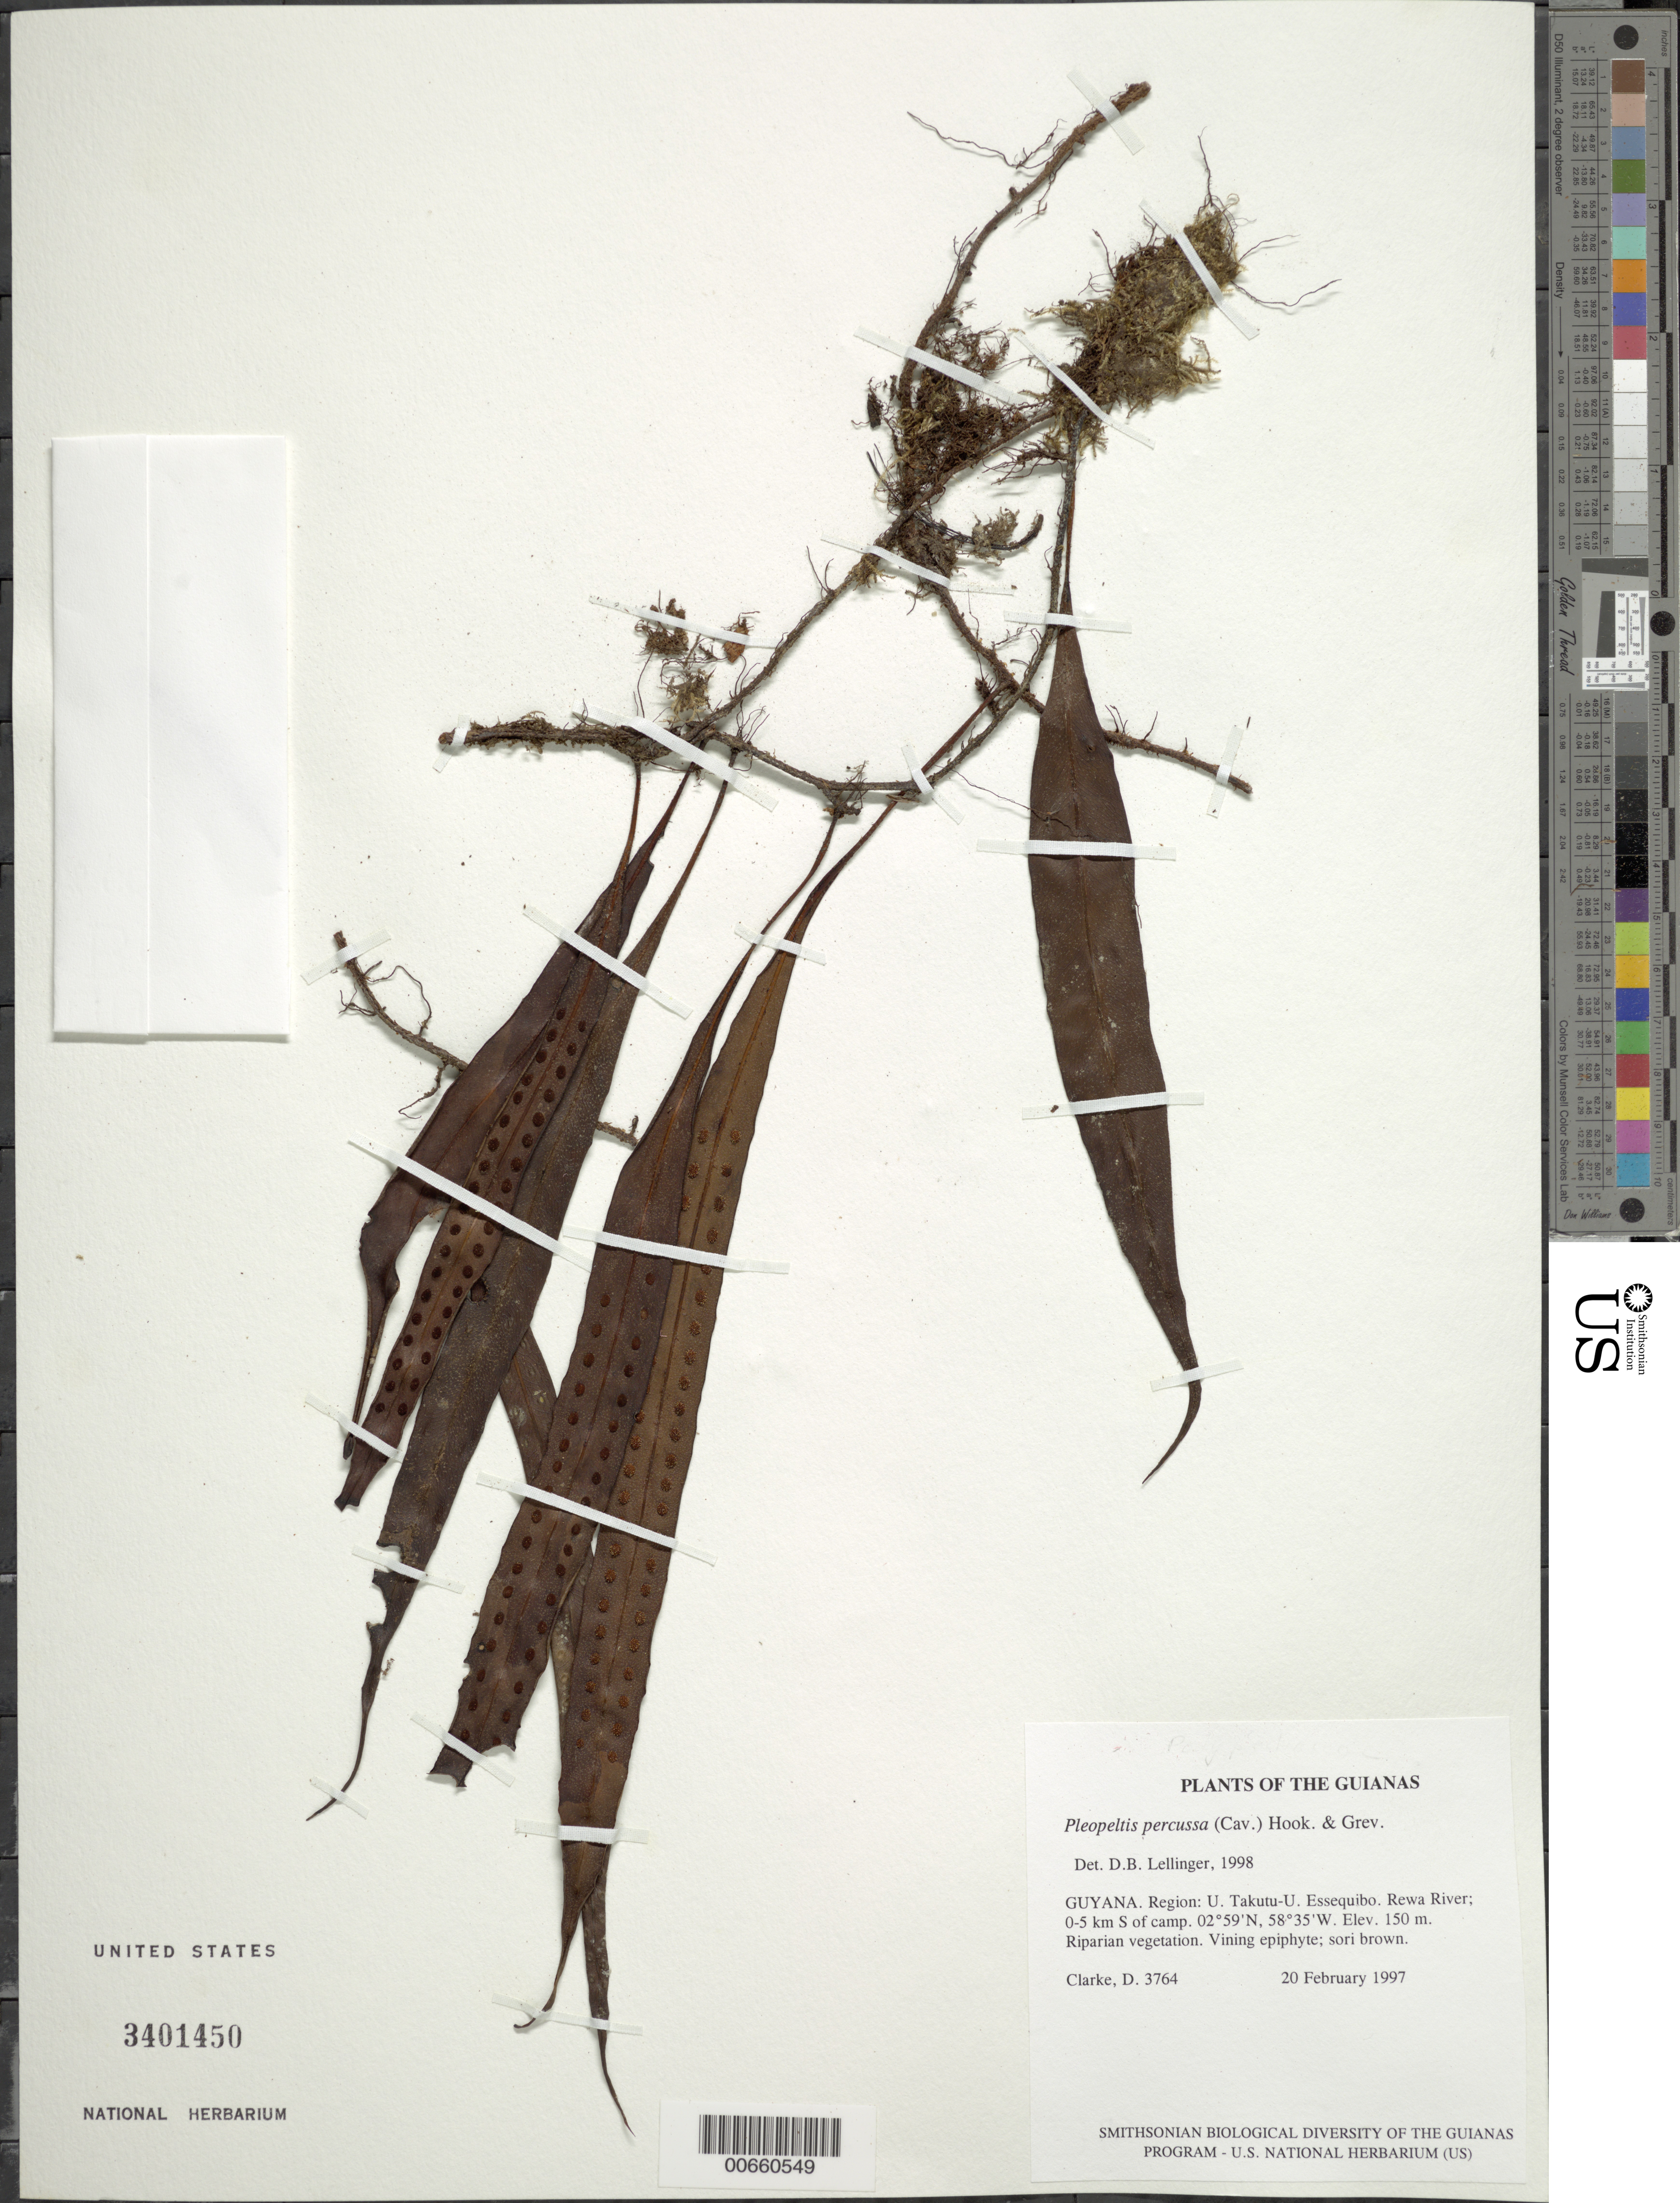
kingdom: Plantae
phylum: Tracheophyta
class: Polypodiopsida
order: Polypodiales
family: Polypodiaceae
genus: Microgramma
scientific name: Microgramma percussa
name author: (Cav.) de la Sota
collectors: H. D. Clarke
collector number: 3764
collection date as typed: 20 February 1997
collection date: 1997-02-20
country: Guyana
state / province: U. Takutu-U. Essequibo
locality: Rewa River; 0-5 km S of camp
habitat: Riparian vegetation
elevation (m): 150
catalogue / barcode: US 3401450